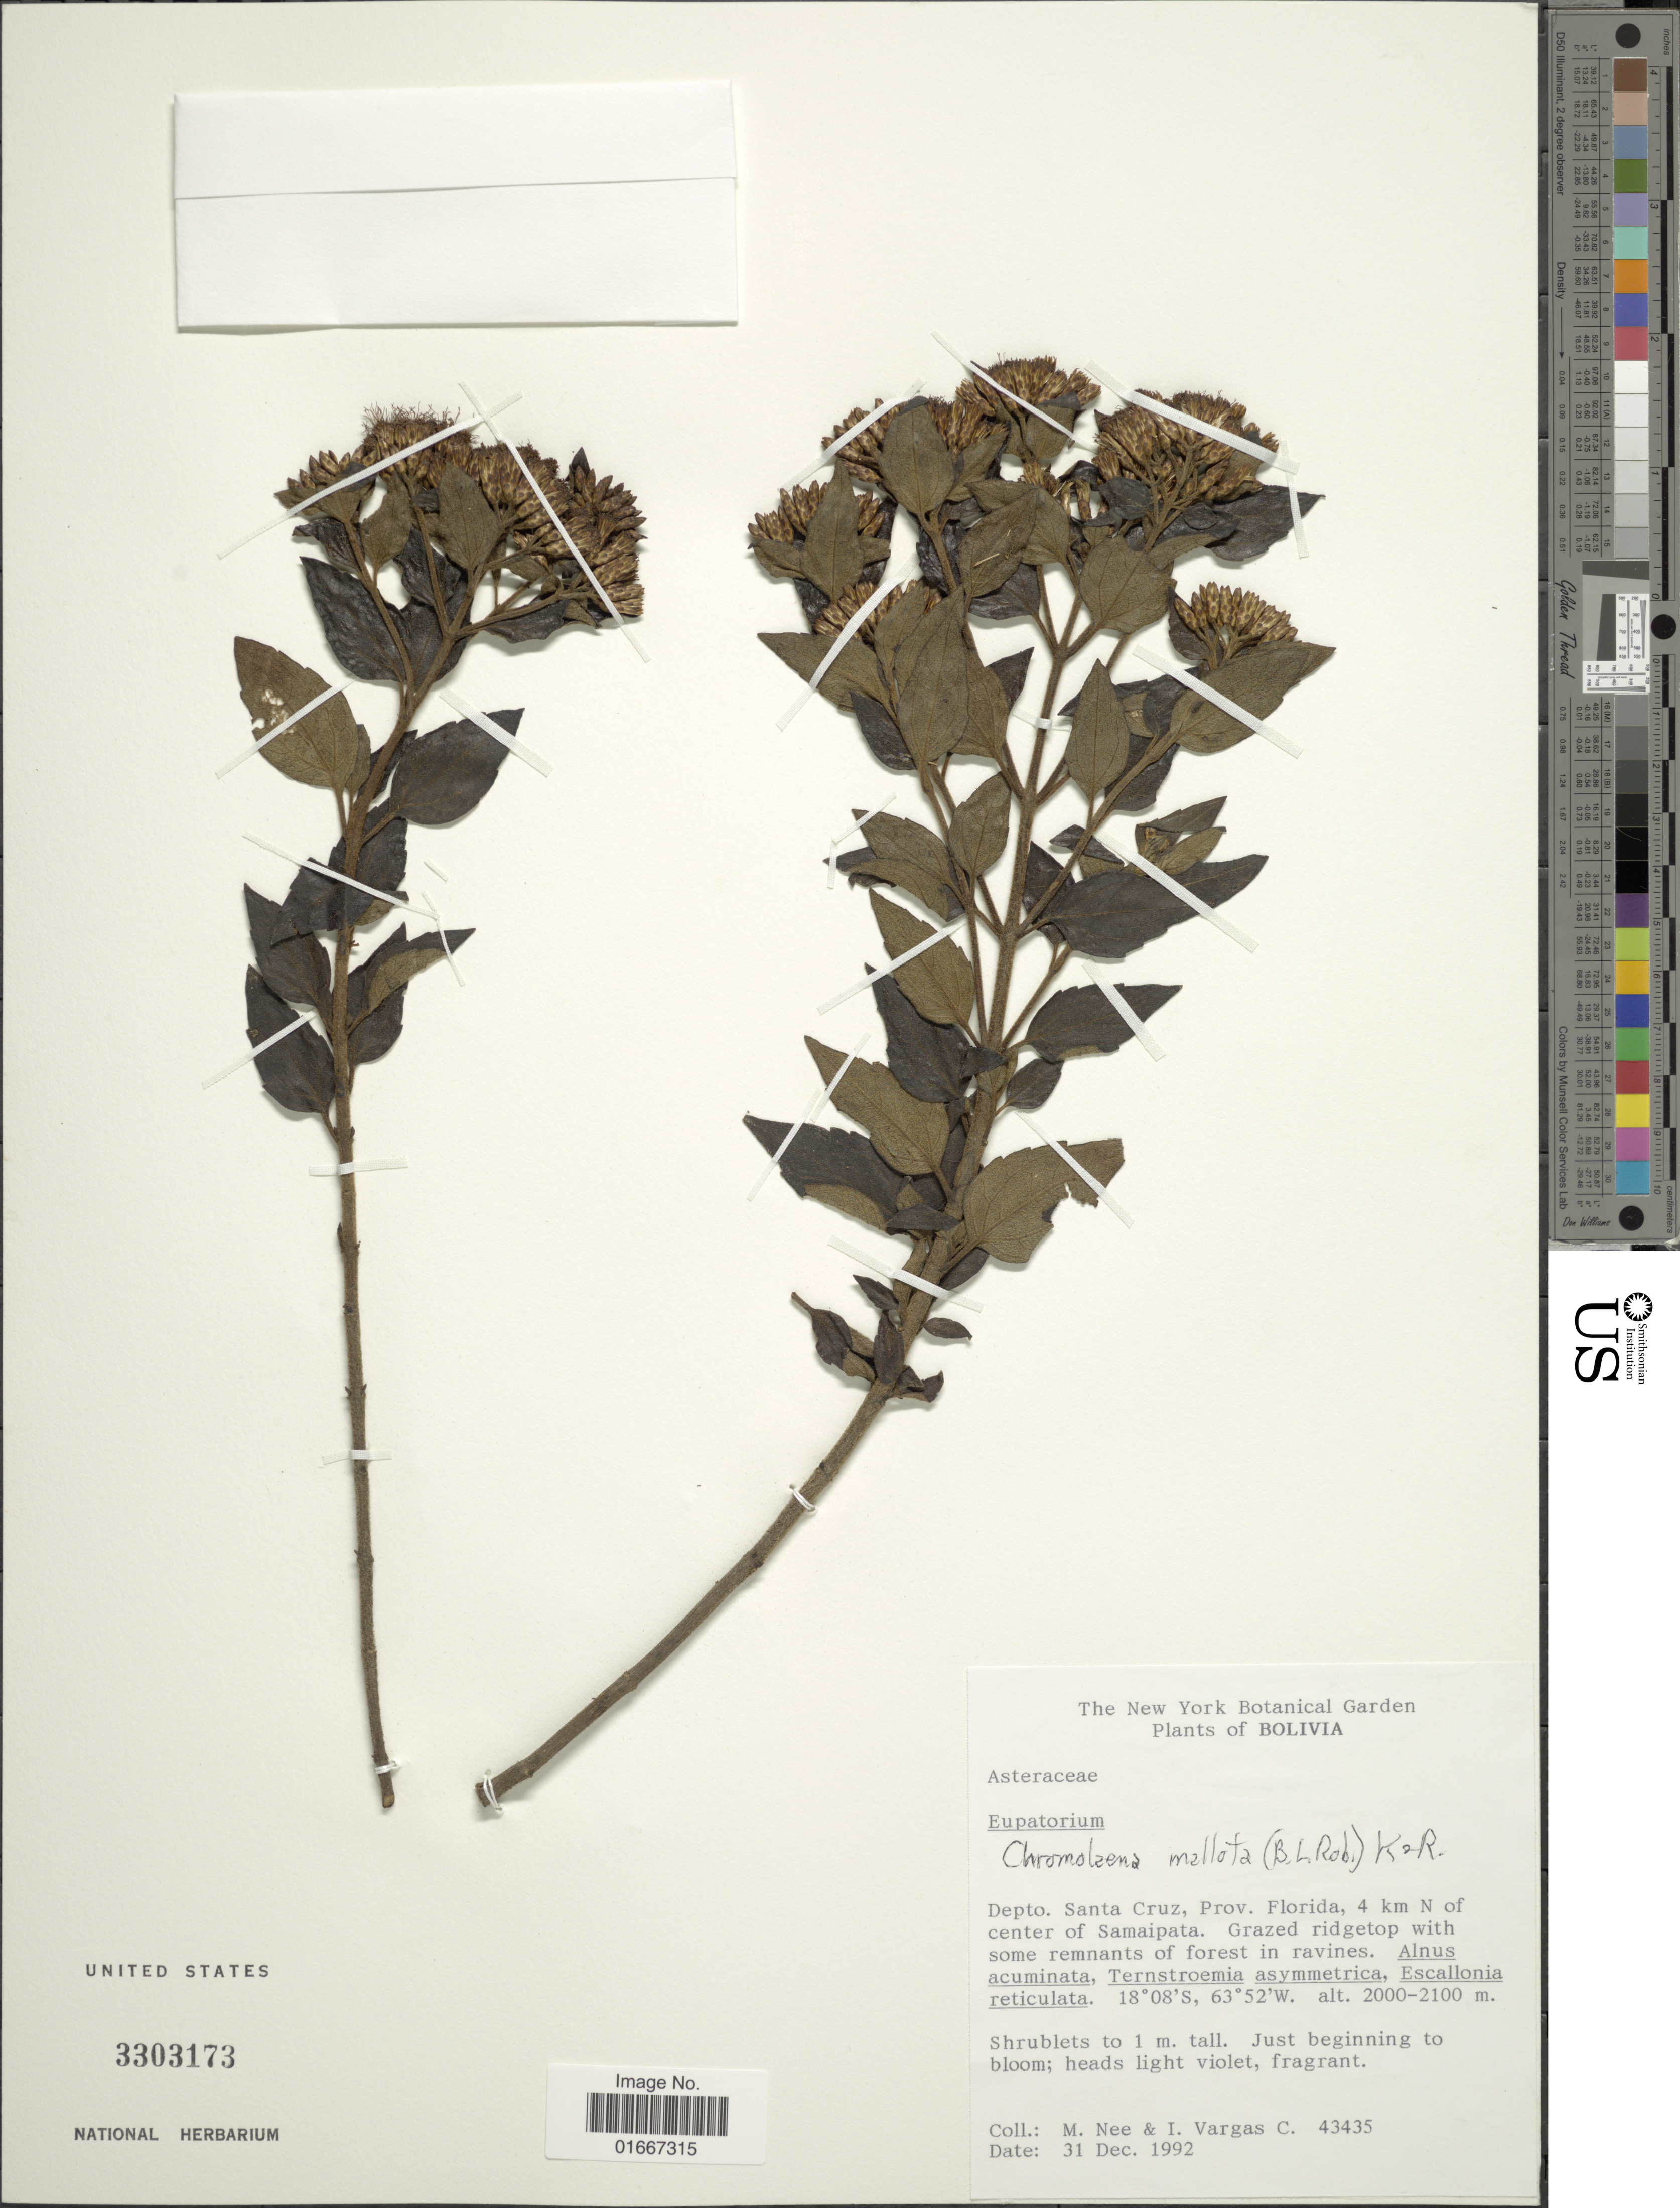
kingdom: Plantae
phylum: Tracheophyta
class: Magnoliopsida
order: Asterales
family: Asteraceae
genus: Chromolaena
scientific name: Chromolaena mallota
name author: (B.L. Rob.) R.M. King & H. Rob.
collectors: M. Nee & I. Vargas C.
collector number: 43435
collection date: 1992-12-31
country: Bolivia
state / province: Santa Cruz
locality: Prov. Florida, 4 km N of center of Samaipata. Grazed ridgetop with some remnants of forest in ravines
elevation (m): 2000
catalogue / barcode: US 3303173